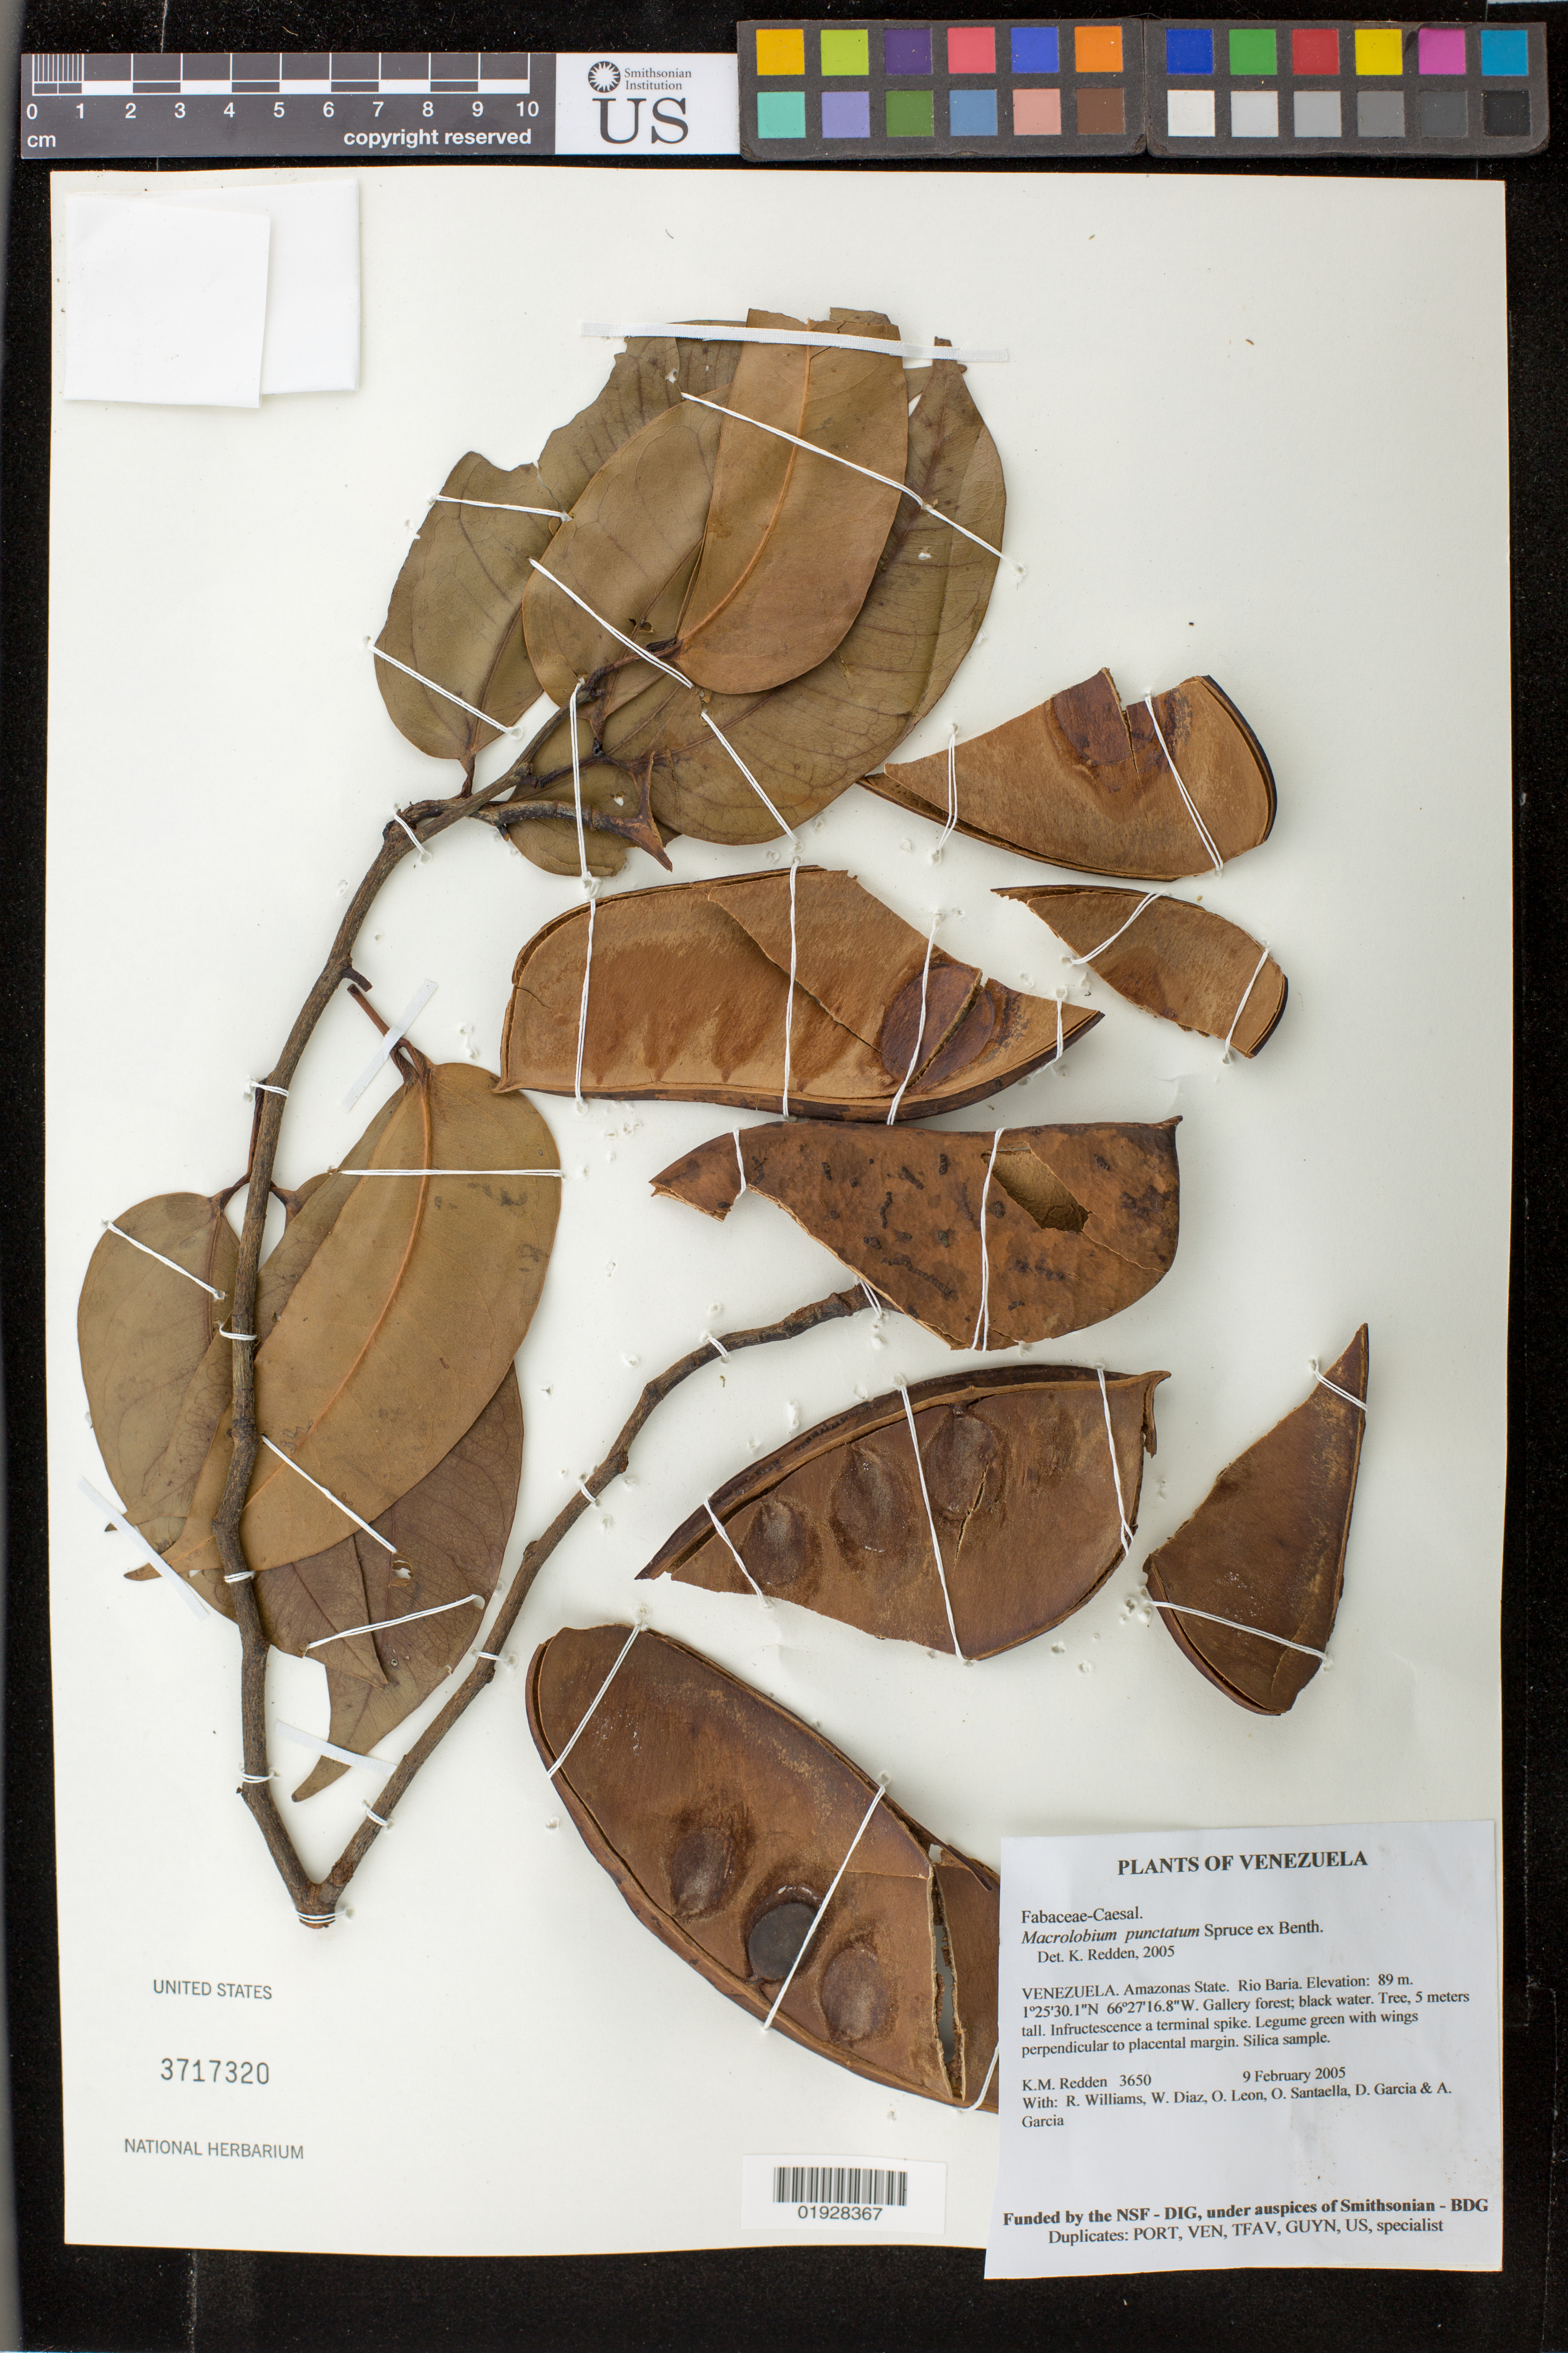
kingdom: Plantae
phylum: Tracheophyta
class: Magnoliopsida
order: Fabales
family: Fabaceae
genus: Macrolobium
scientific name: Macrolobium punctatum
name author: Spruce ex Benth.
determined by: Redden, K. M.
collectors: K. M. Redden, R. Williams, W. Díaz P., O. León, O. Santaella, D. Garcia & A. Garcia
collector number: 3650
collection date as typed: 9 February 2005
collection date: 2005-02-09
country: Venezuela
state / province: Amazonas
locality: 22 - Rio Baria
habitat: Gallery forest; black water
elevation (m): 89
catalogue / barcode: US 3717320